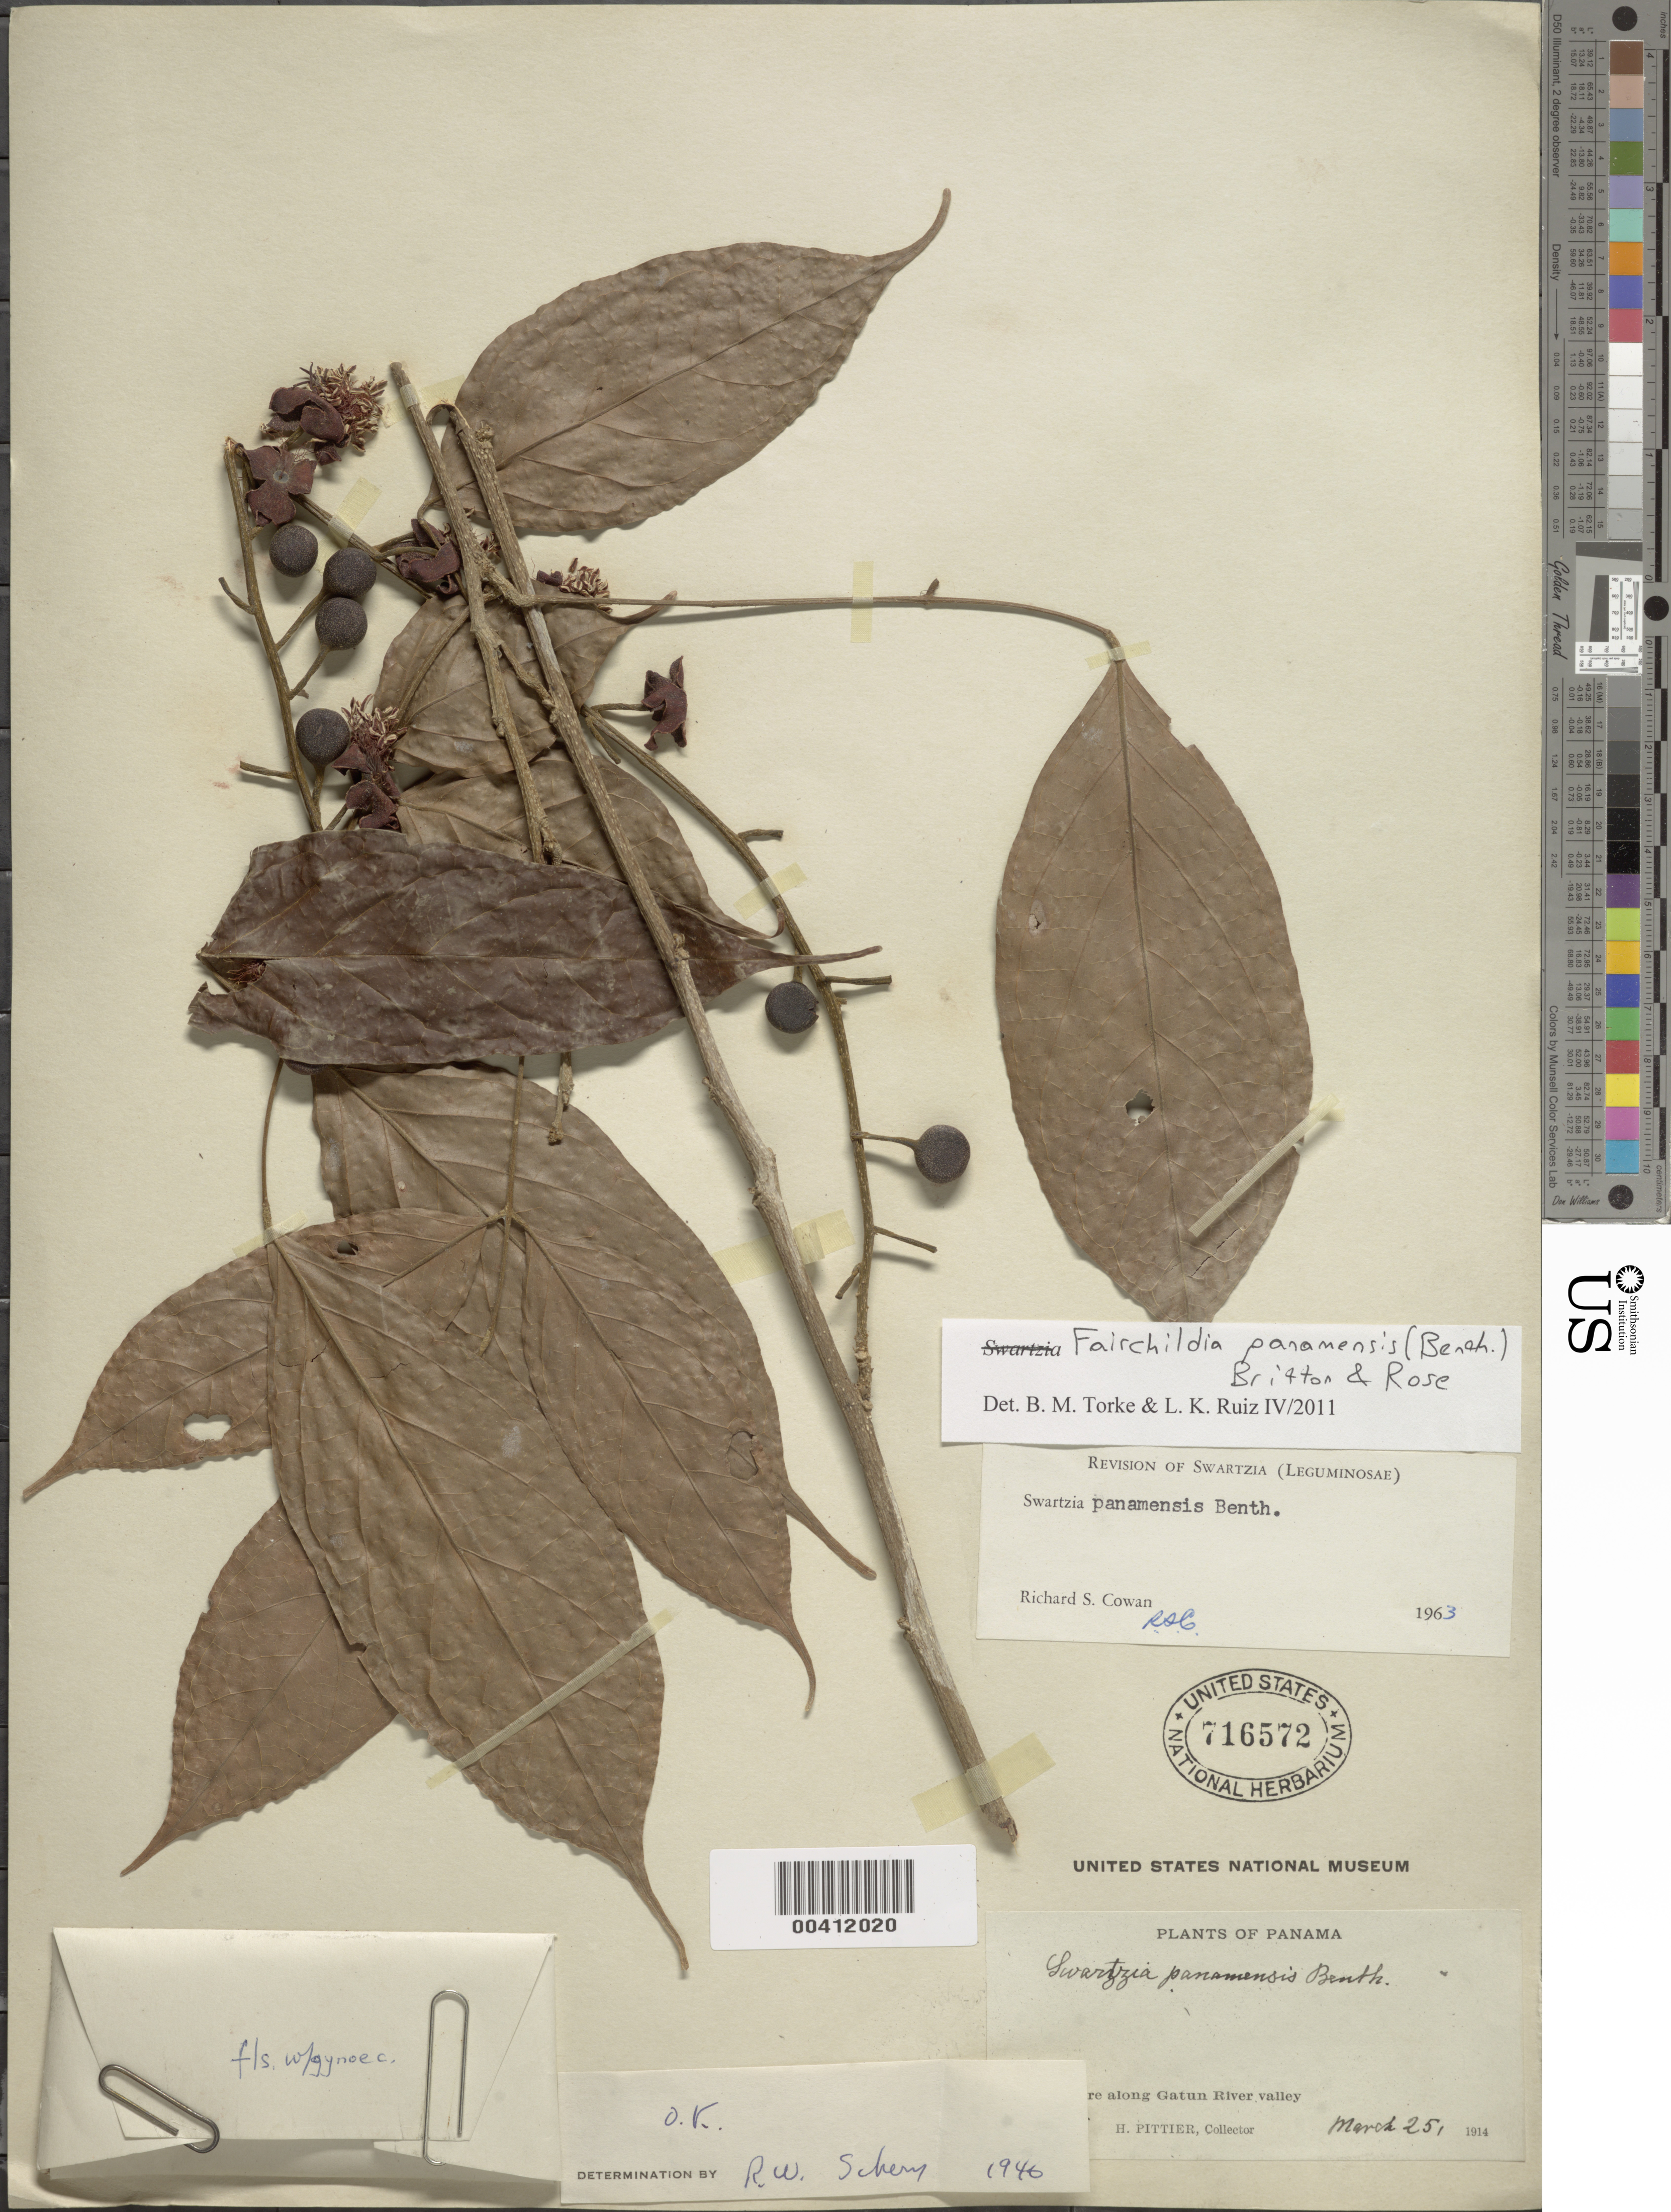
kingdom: Plantae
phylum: Tracheophyta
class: Magnoliopsida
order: Fabales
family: Fabaceae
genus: Fairchildia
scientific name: Fairchildia panamensis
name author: (Benth.) Britton & Rose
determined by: Torke, B. M.; Ruiz, L. K.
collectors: H. F. Pittier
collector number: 6511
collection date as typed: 25 Mar 1914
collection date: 1914-03-25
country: Panama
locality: Gatun River Valley, shore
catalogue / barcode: US 716572